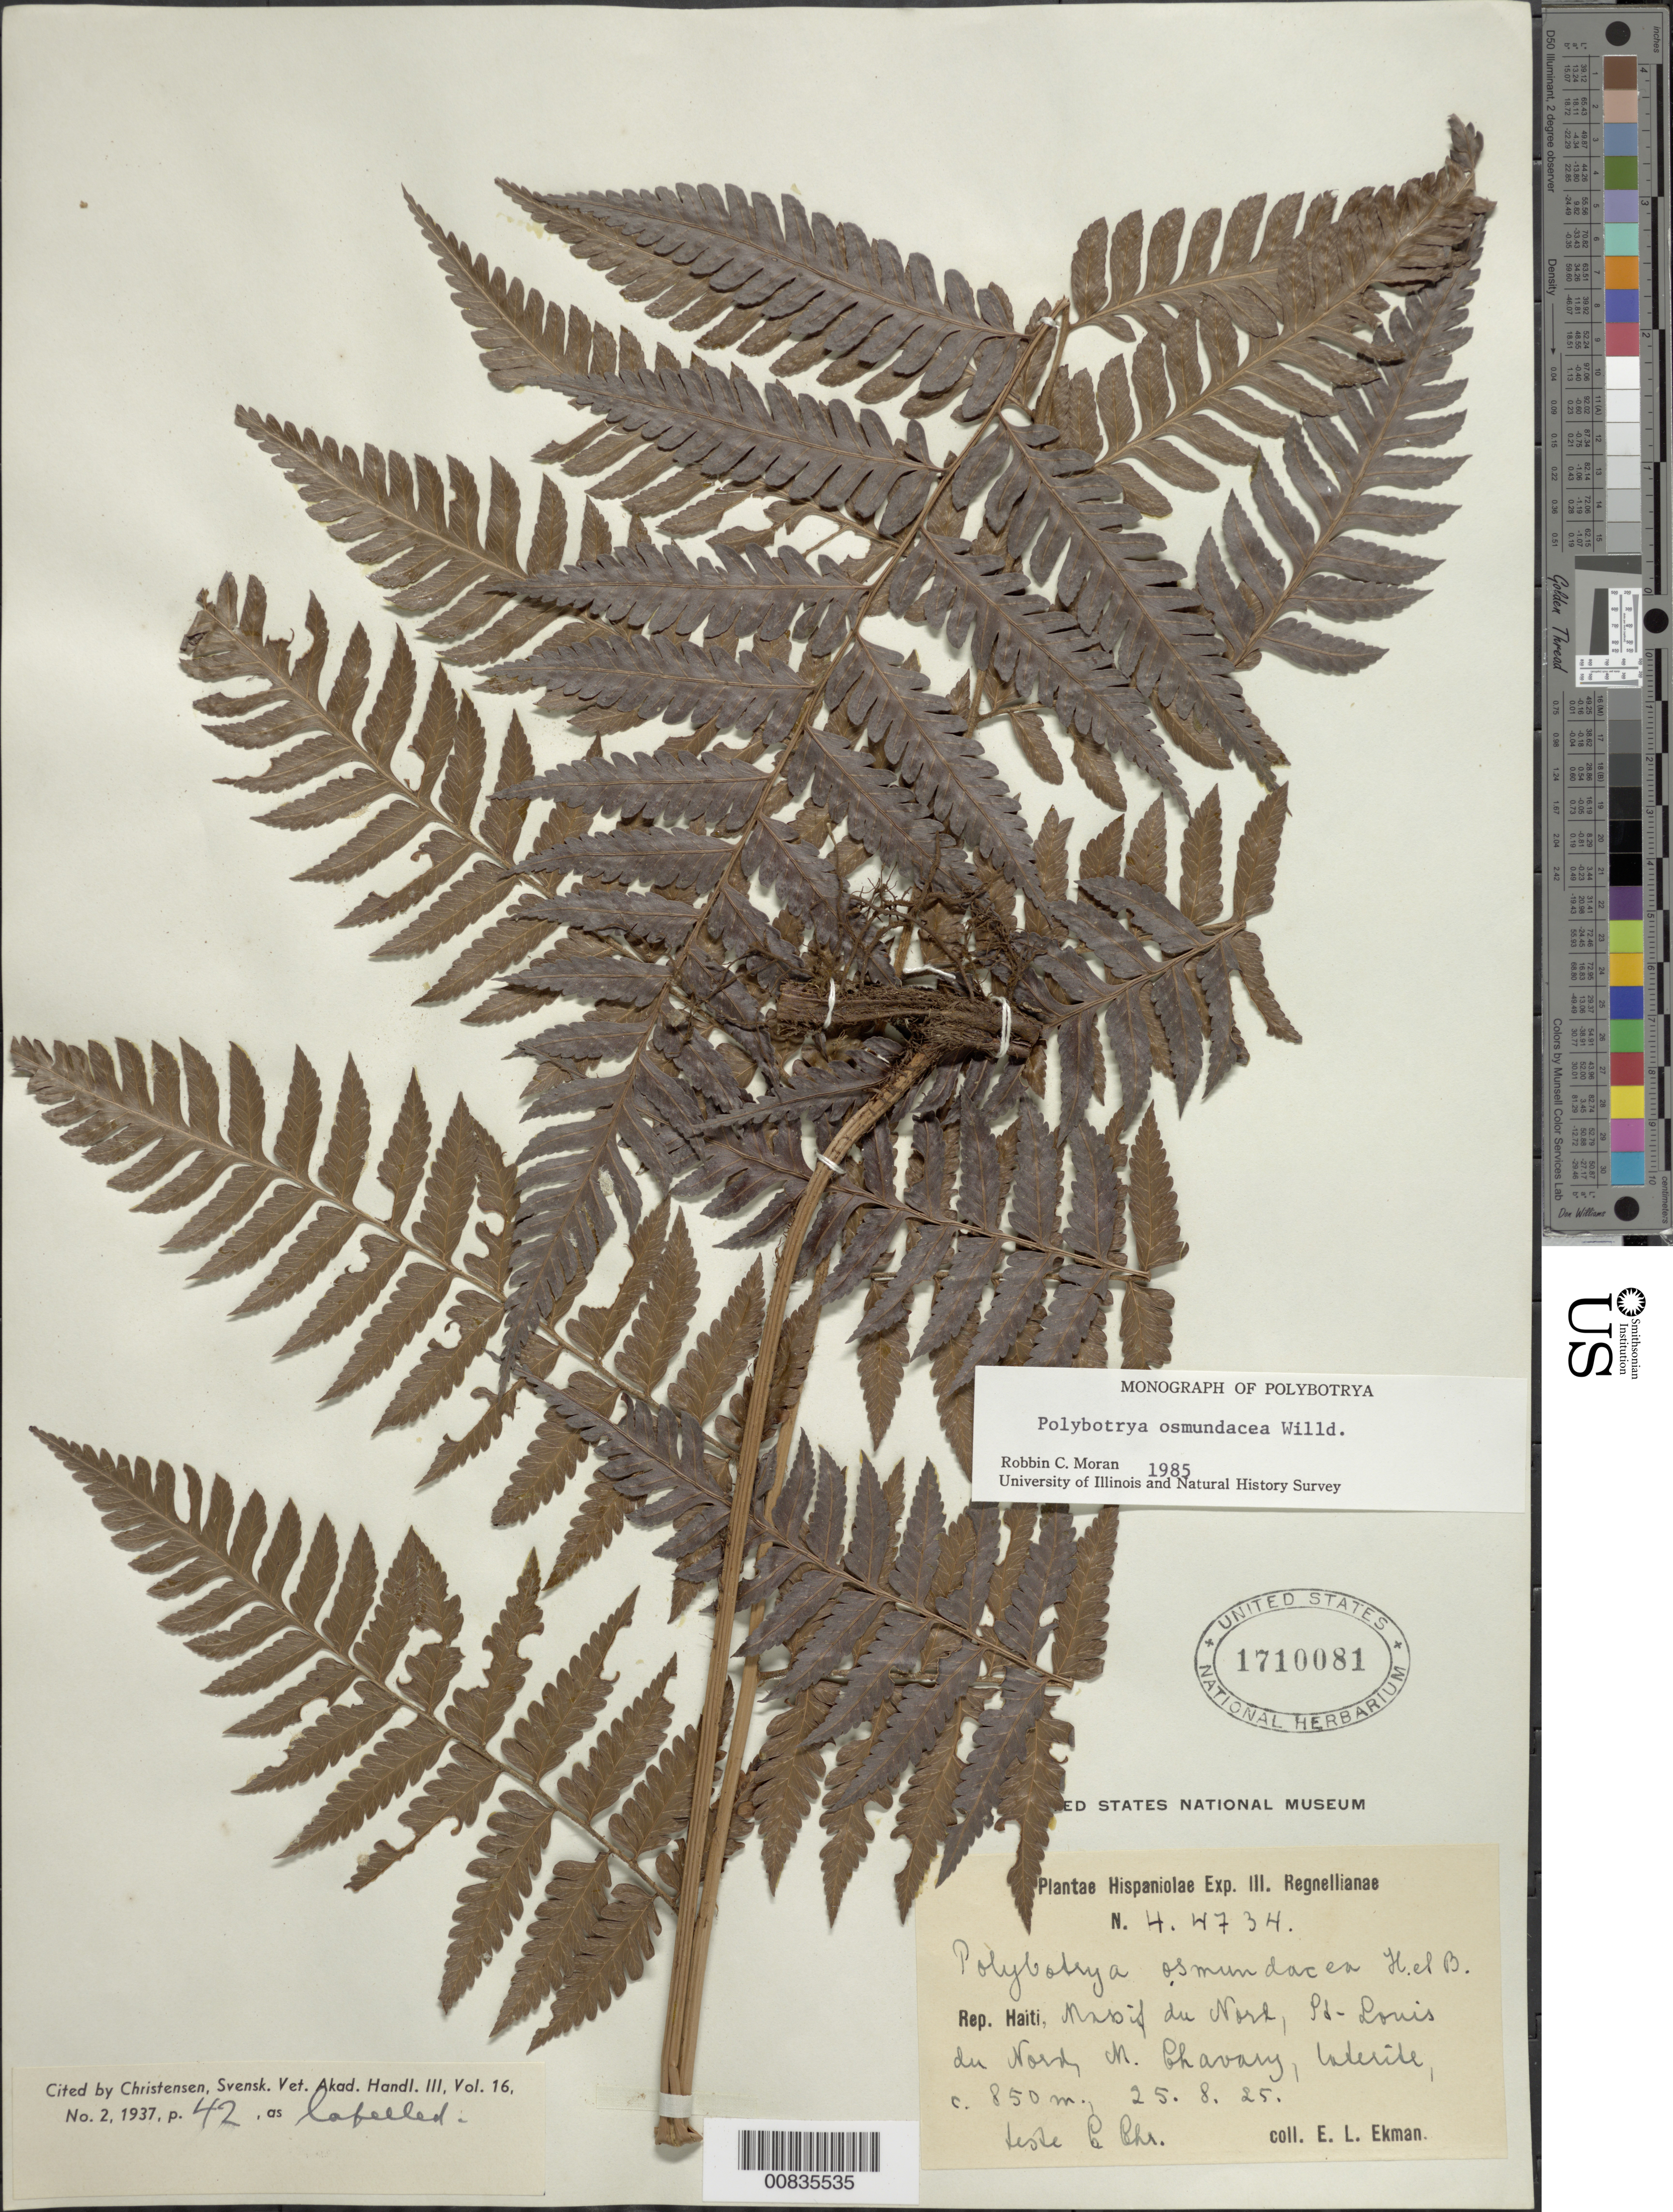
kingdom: Plantae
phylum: Tracheophyta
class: Polypodiopsida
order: Polypodiales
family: Dryopteridaceae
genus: Polybotrya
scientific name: Polybotrya osmundacea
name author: Humb. & Bonpl. ex Willd.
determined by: Moran, R. C.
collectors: E. L. Ekman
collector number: H 4734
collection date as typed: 25 Aug 1925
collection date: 1925-08-25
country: Haiti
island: Hispaniola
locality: Massif du Nord, St. Louis du Nord, M. Chavary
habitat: Laterite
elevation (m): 850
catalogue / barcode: US 1710081